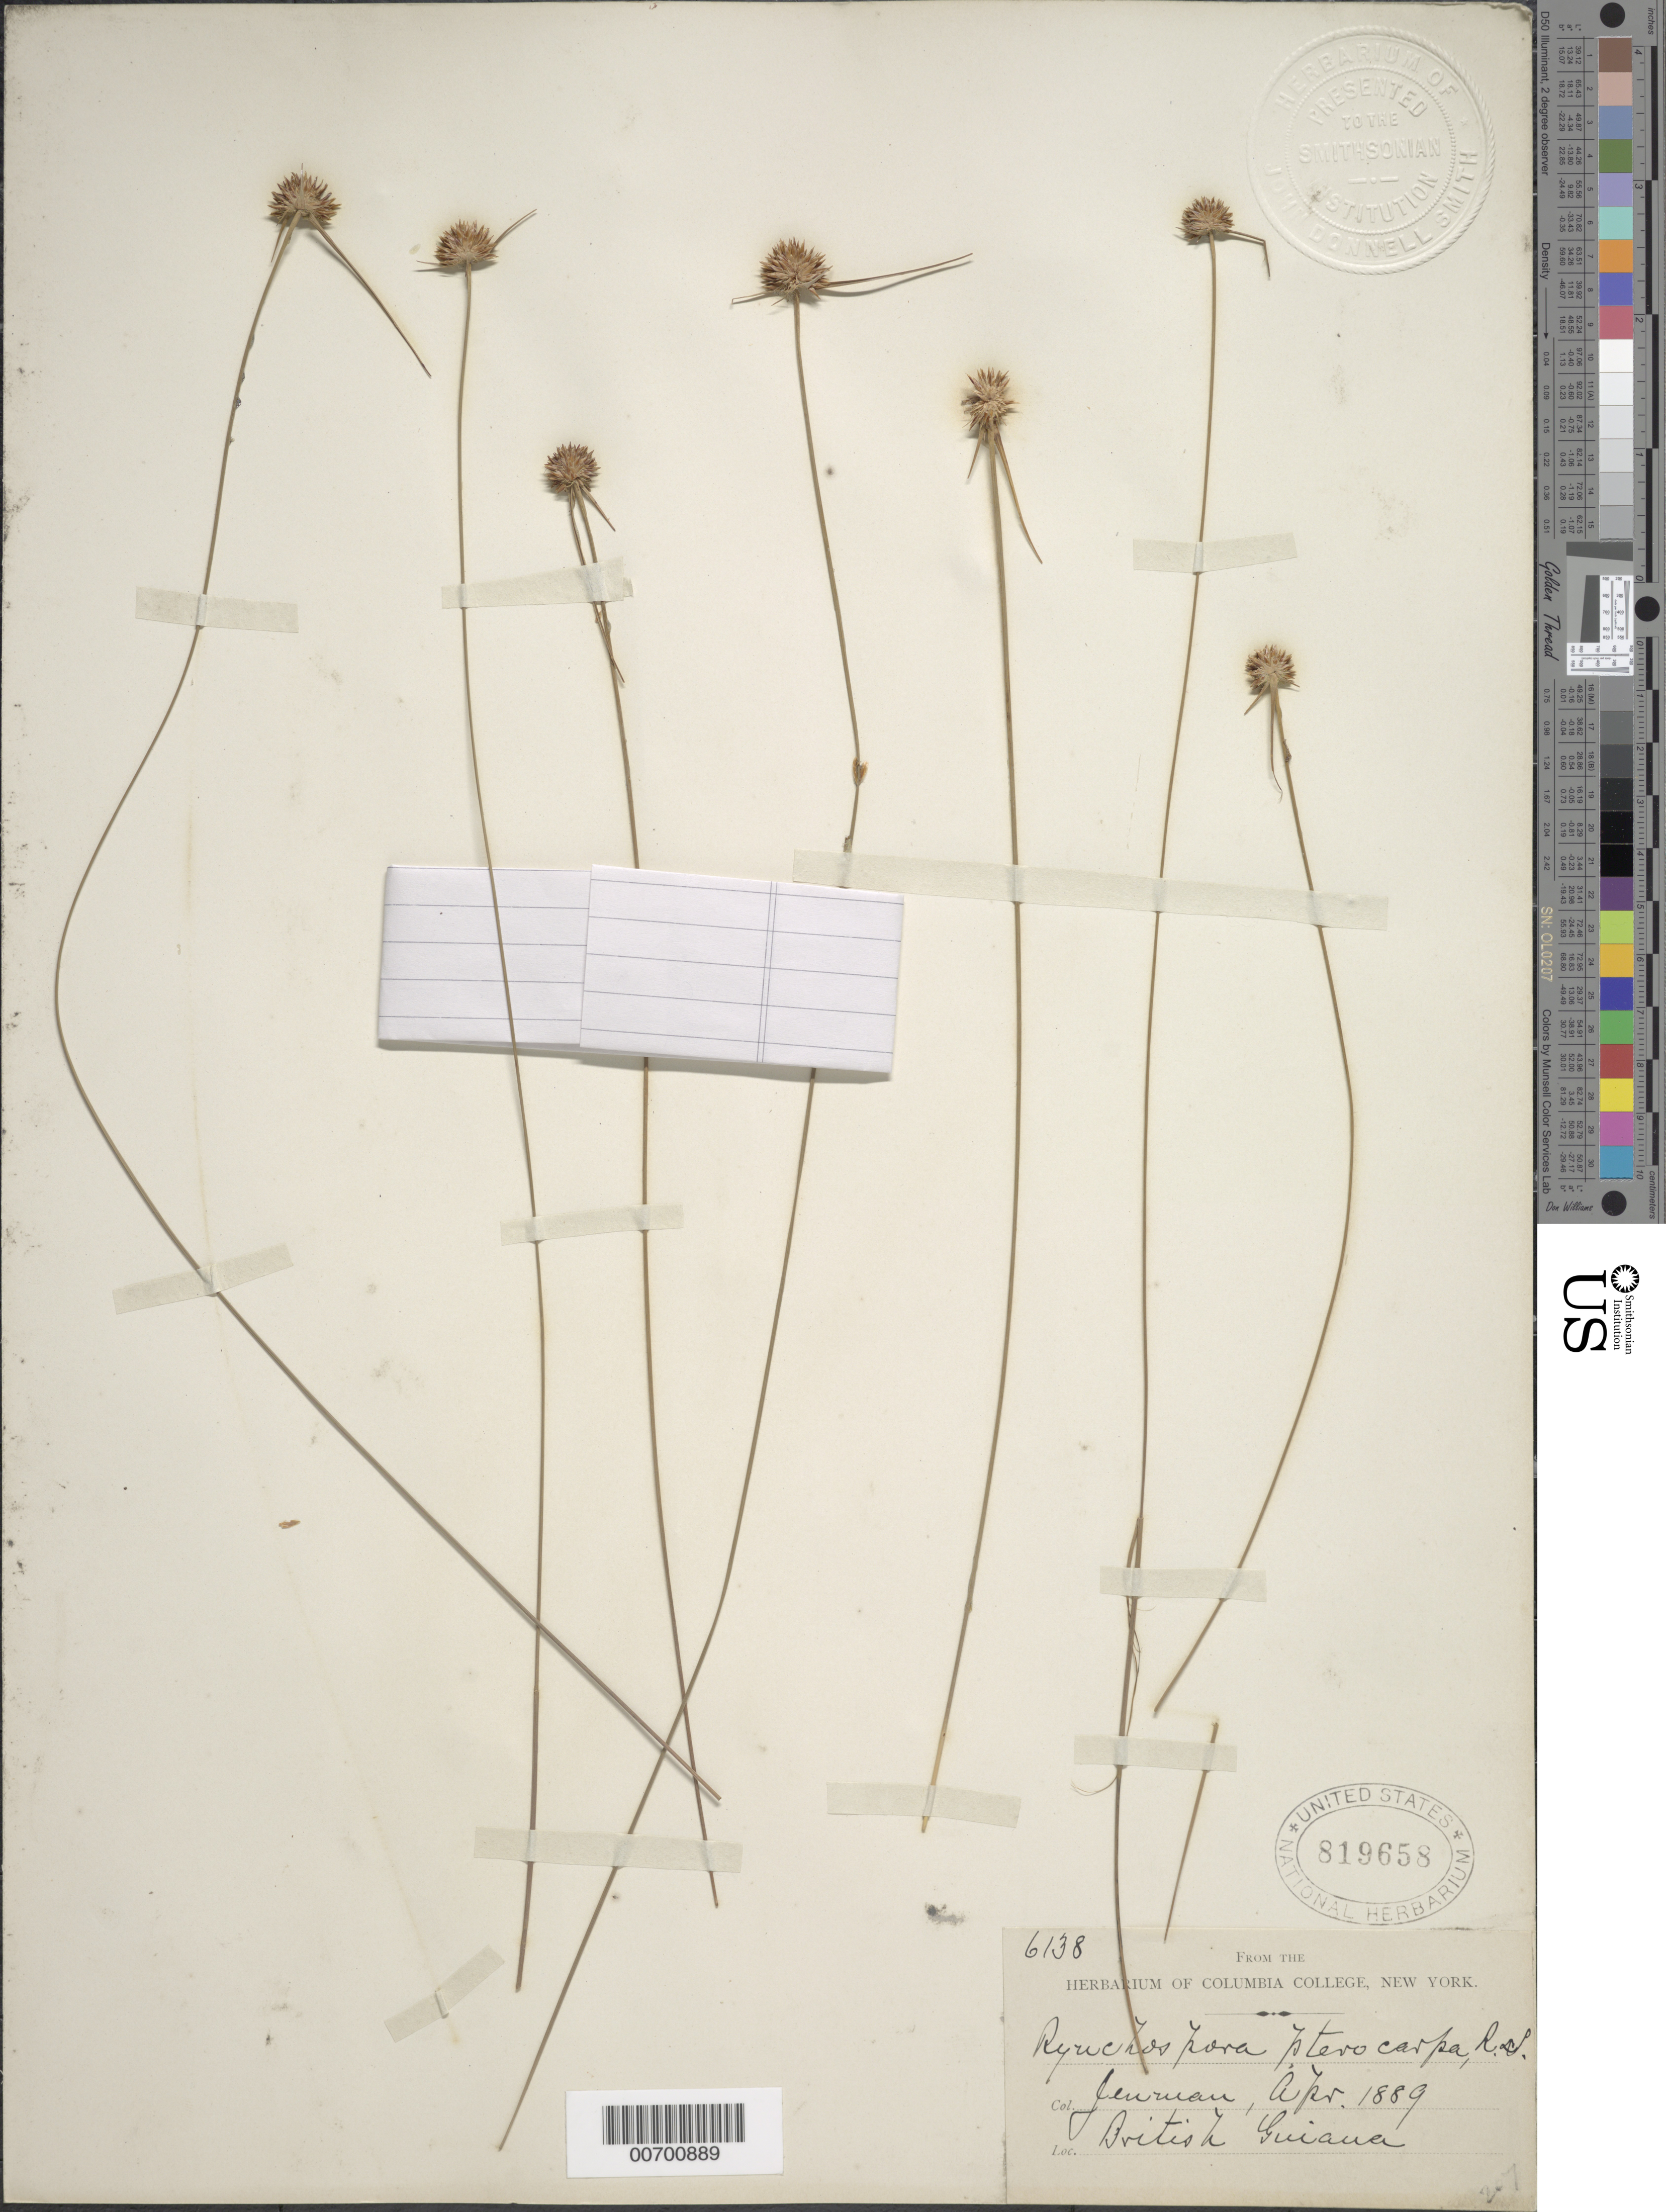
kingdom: Plantae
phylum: Tracheophyta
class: Liliopsida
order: Poales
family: Cyperaceae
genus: Rhynchospora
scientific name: Rhynchospora barbata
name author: (Vahl) Kunth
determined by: Alves, K.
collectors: G. S. Jenman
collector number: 6138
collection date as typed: April 1889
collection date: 1889-04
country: Guyana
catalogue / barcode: US 819658